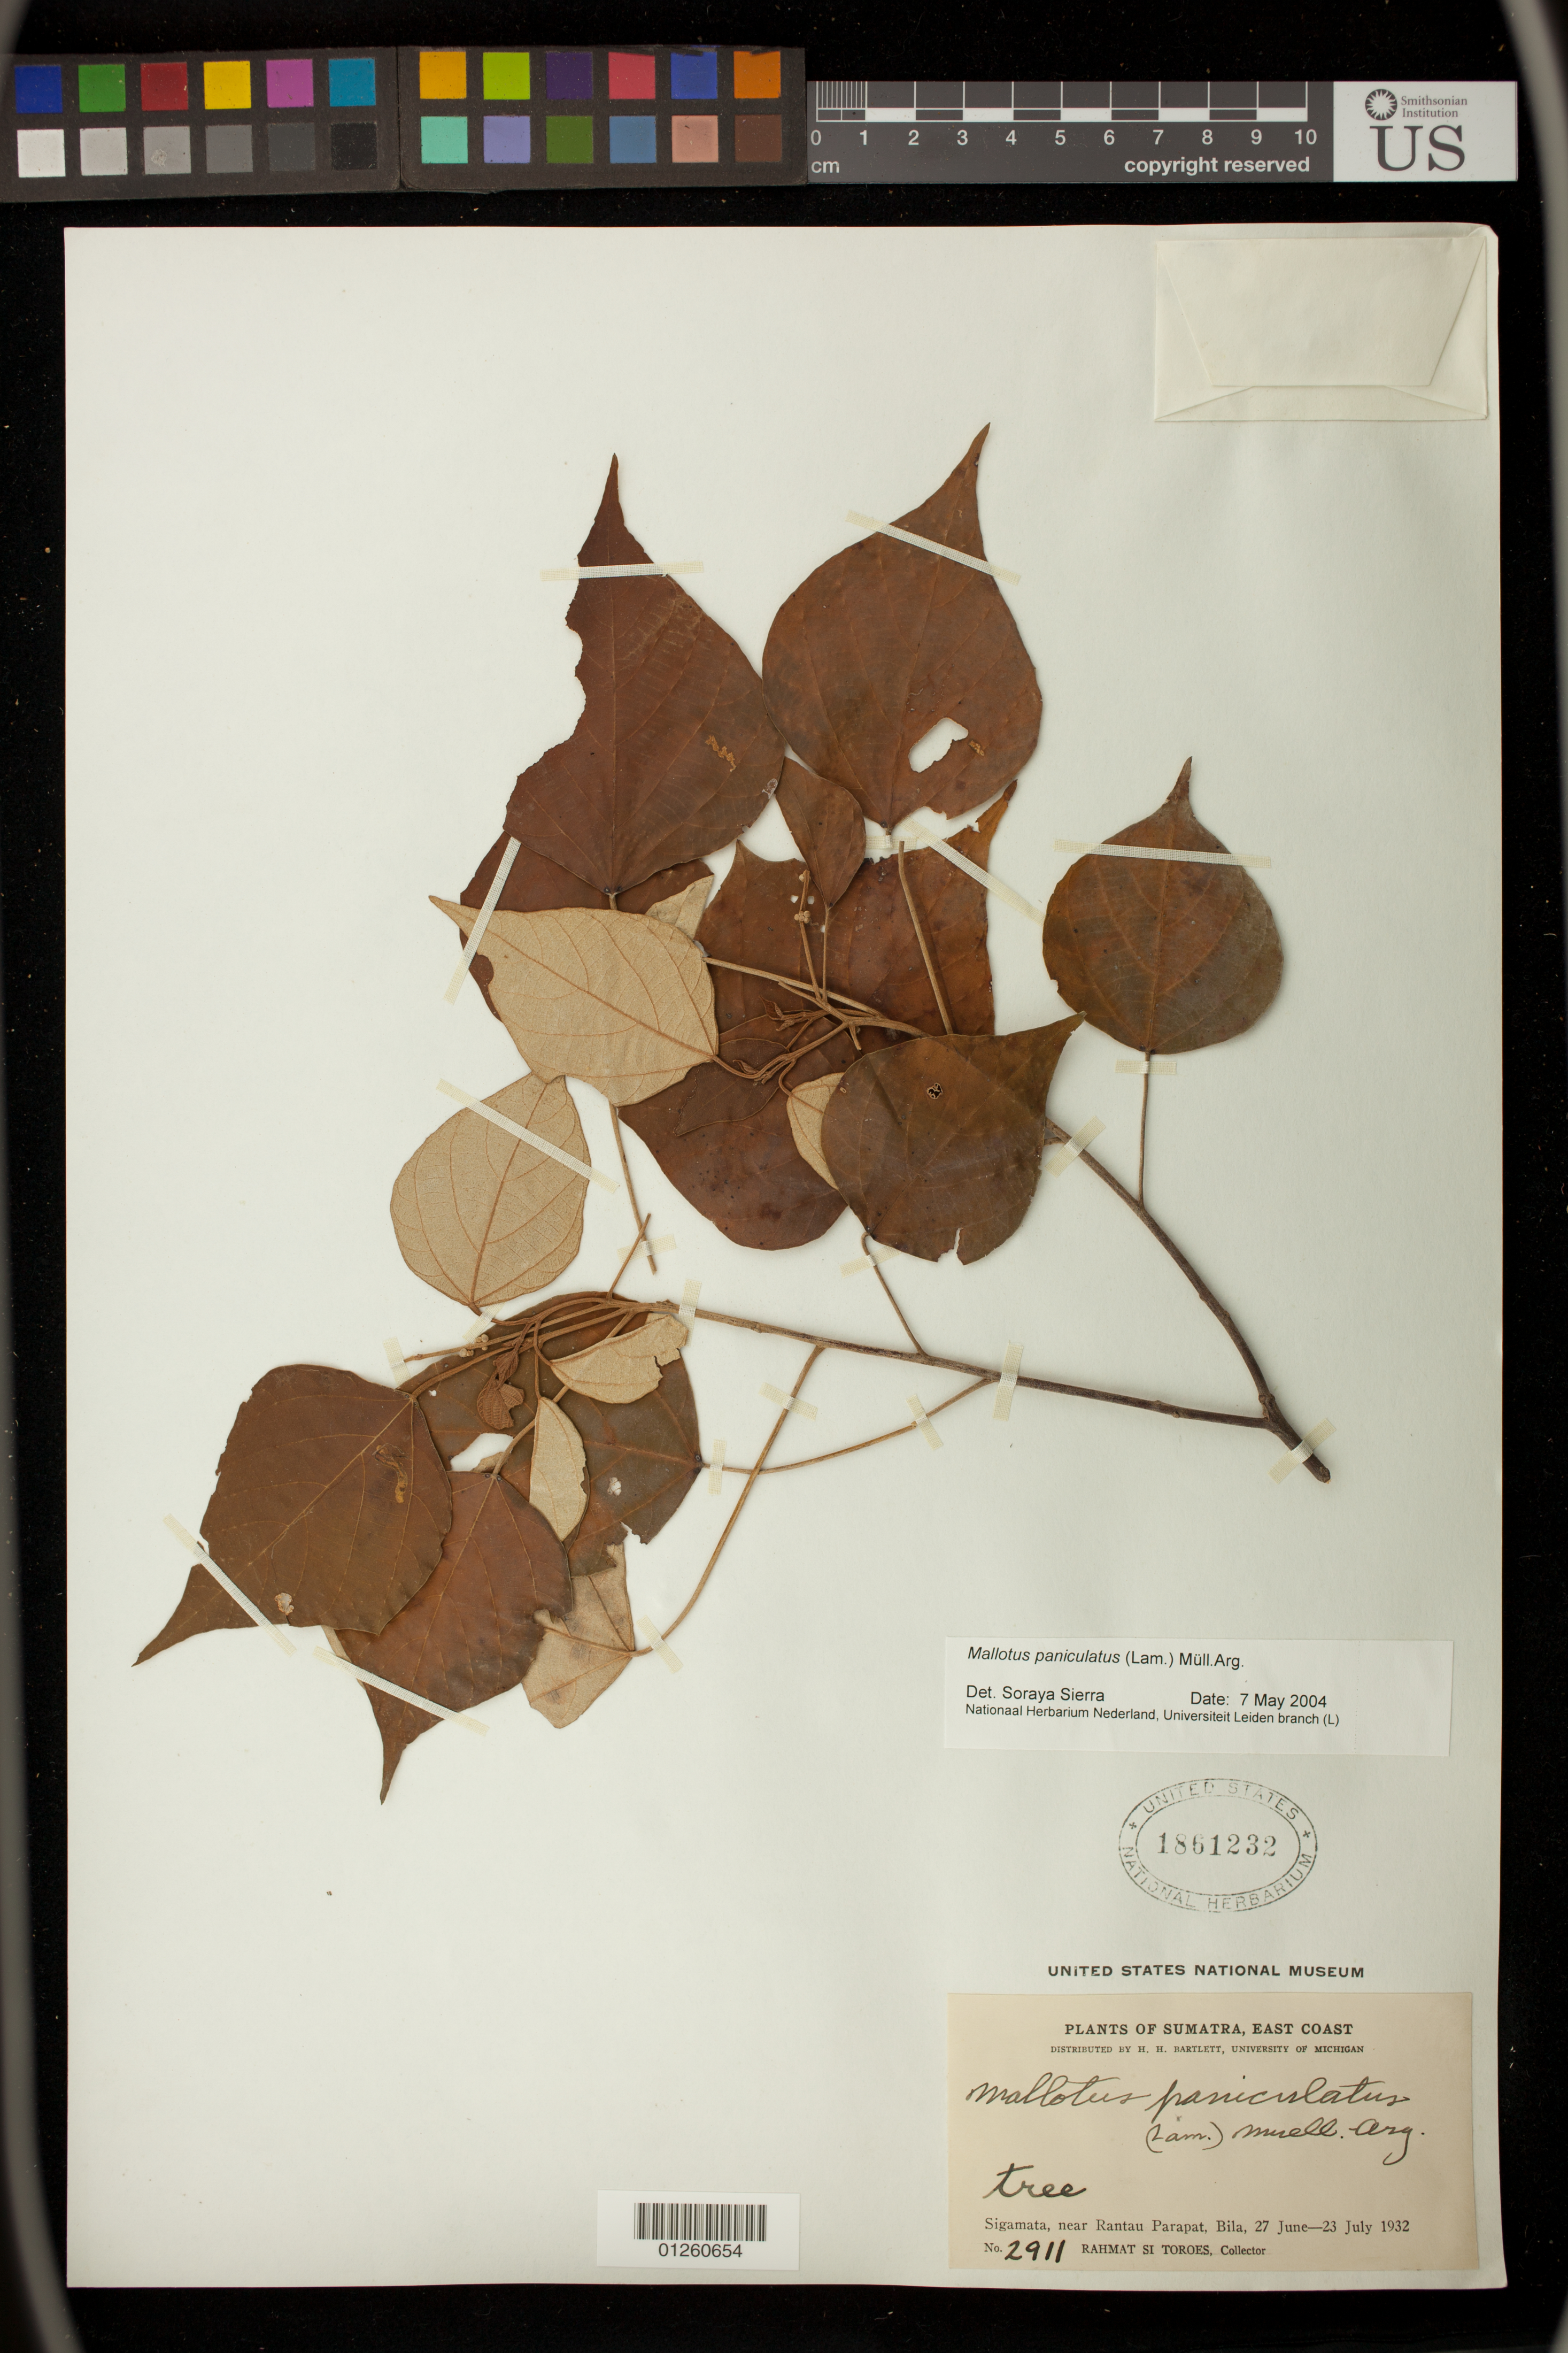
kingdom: Plantae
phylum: Tracheophyta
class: Magnoliopsida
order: Malpighiales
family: Euphorbiaceae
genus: Mallotus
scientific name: Mallotus paniculatus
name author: (Lam.) Müll. Arg.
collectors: Rahmat Si Boeea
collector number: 2911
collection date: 1932-06-27/1932-07-23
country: Indonesia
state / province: Nusa Tenggara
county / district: Bali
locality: Sumatra, East Coast,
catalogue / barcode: US 1861232